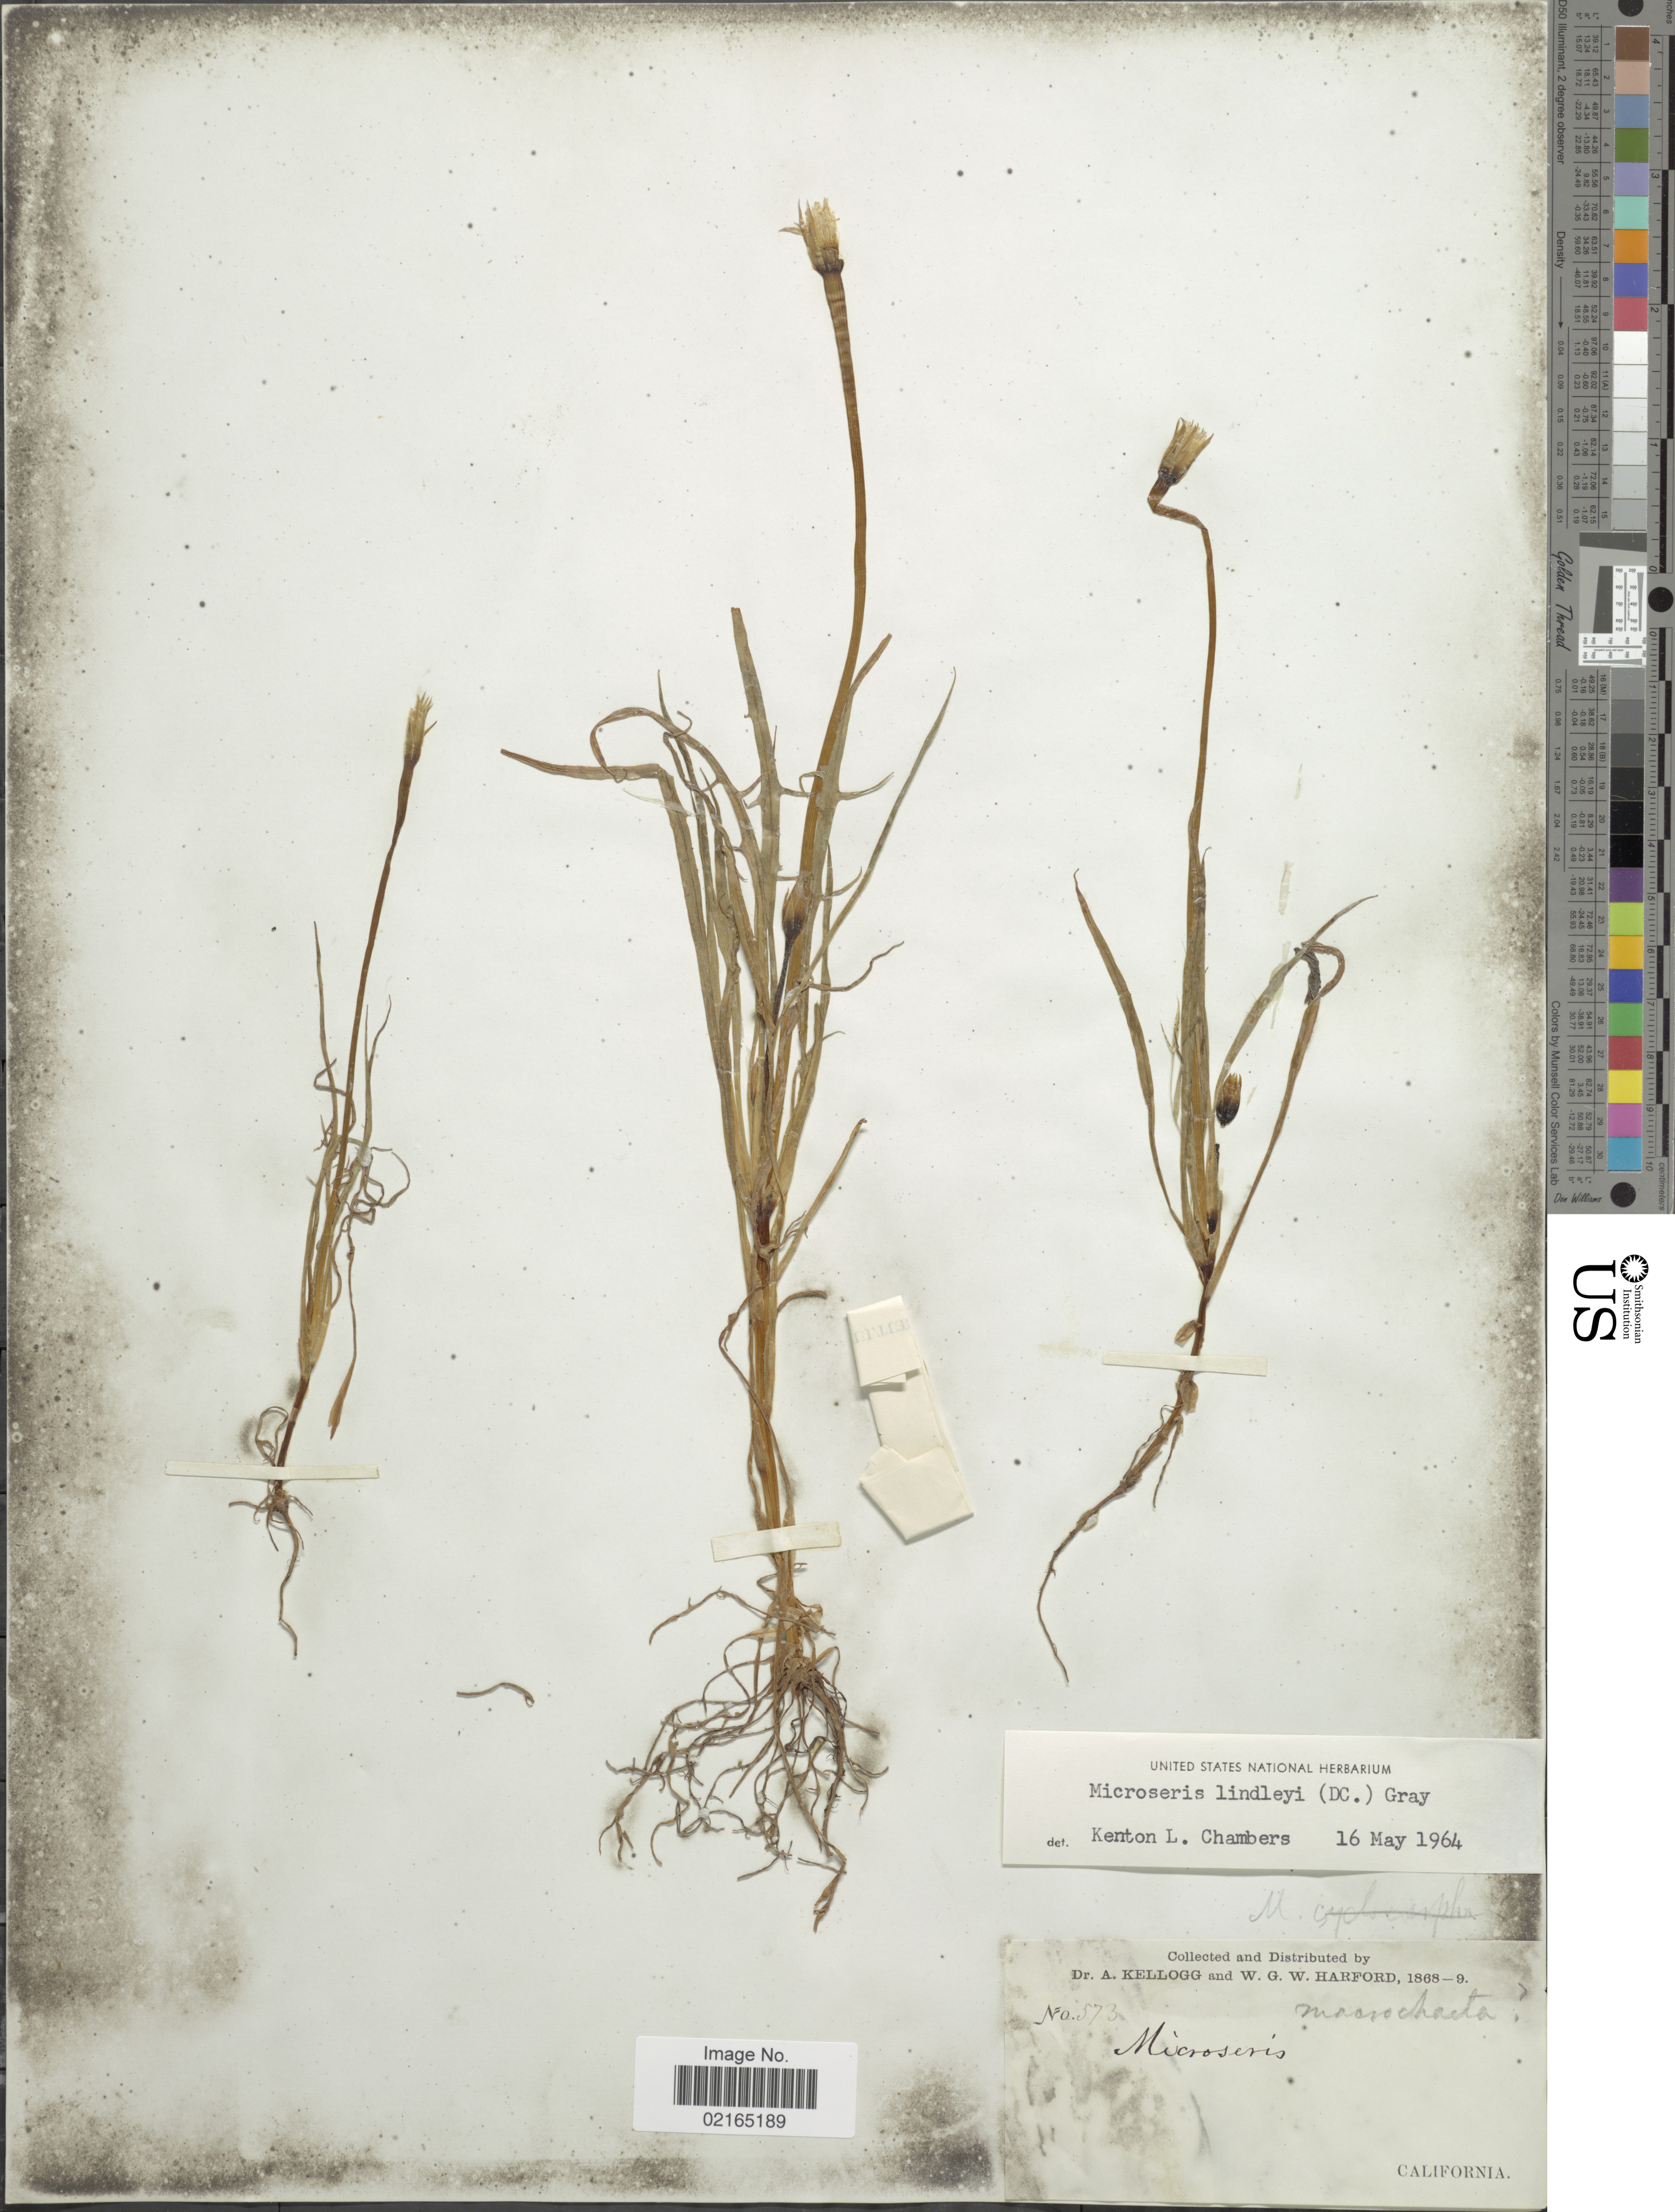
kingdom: Plantae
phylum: Tracheophyta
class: Magnoliopsida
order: Asterales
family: Asteraceae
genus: Uropappus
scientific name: Uropappus lindleyi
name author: (DC.) Nutt.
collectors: A. Kellogg & W. G. W. Harford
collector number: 573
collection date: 1868/1869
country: United States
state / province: California